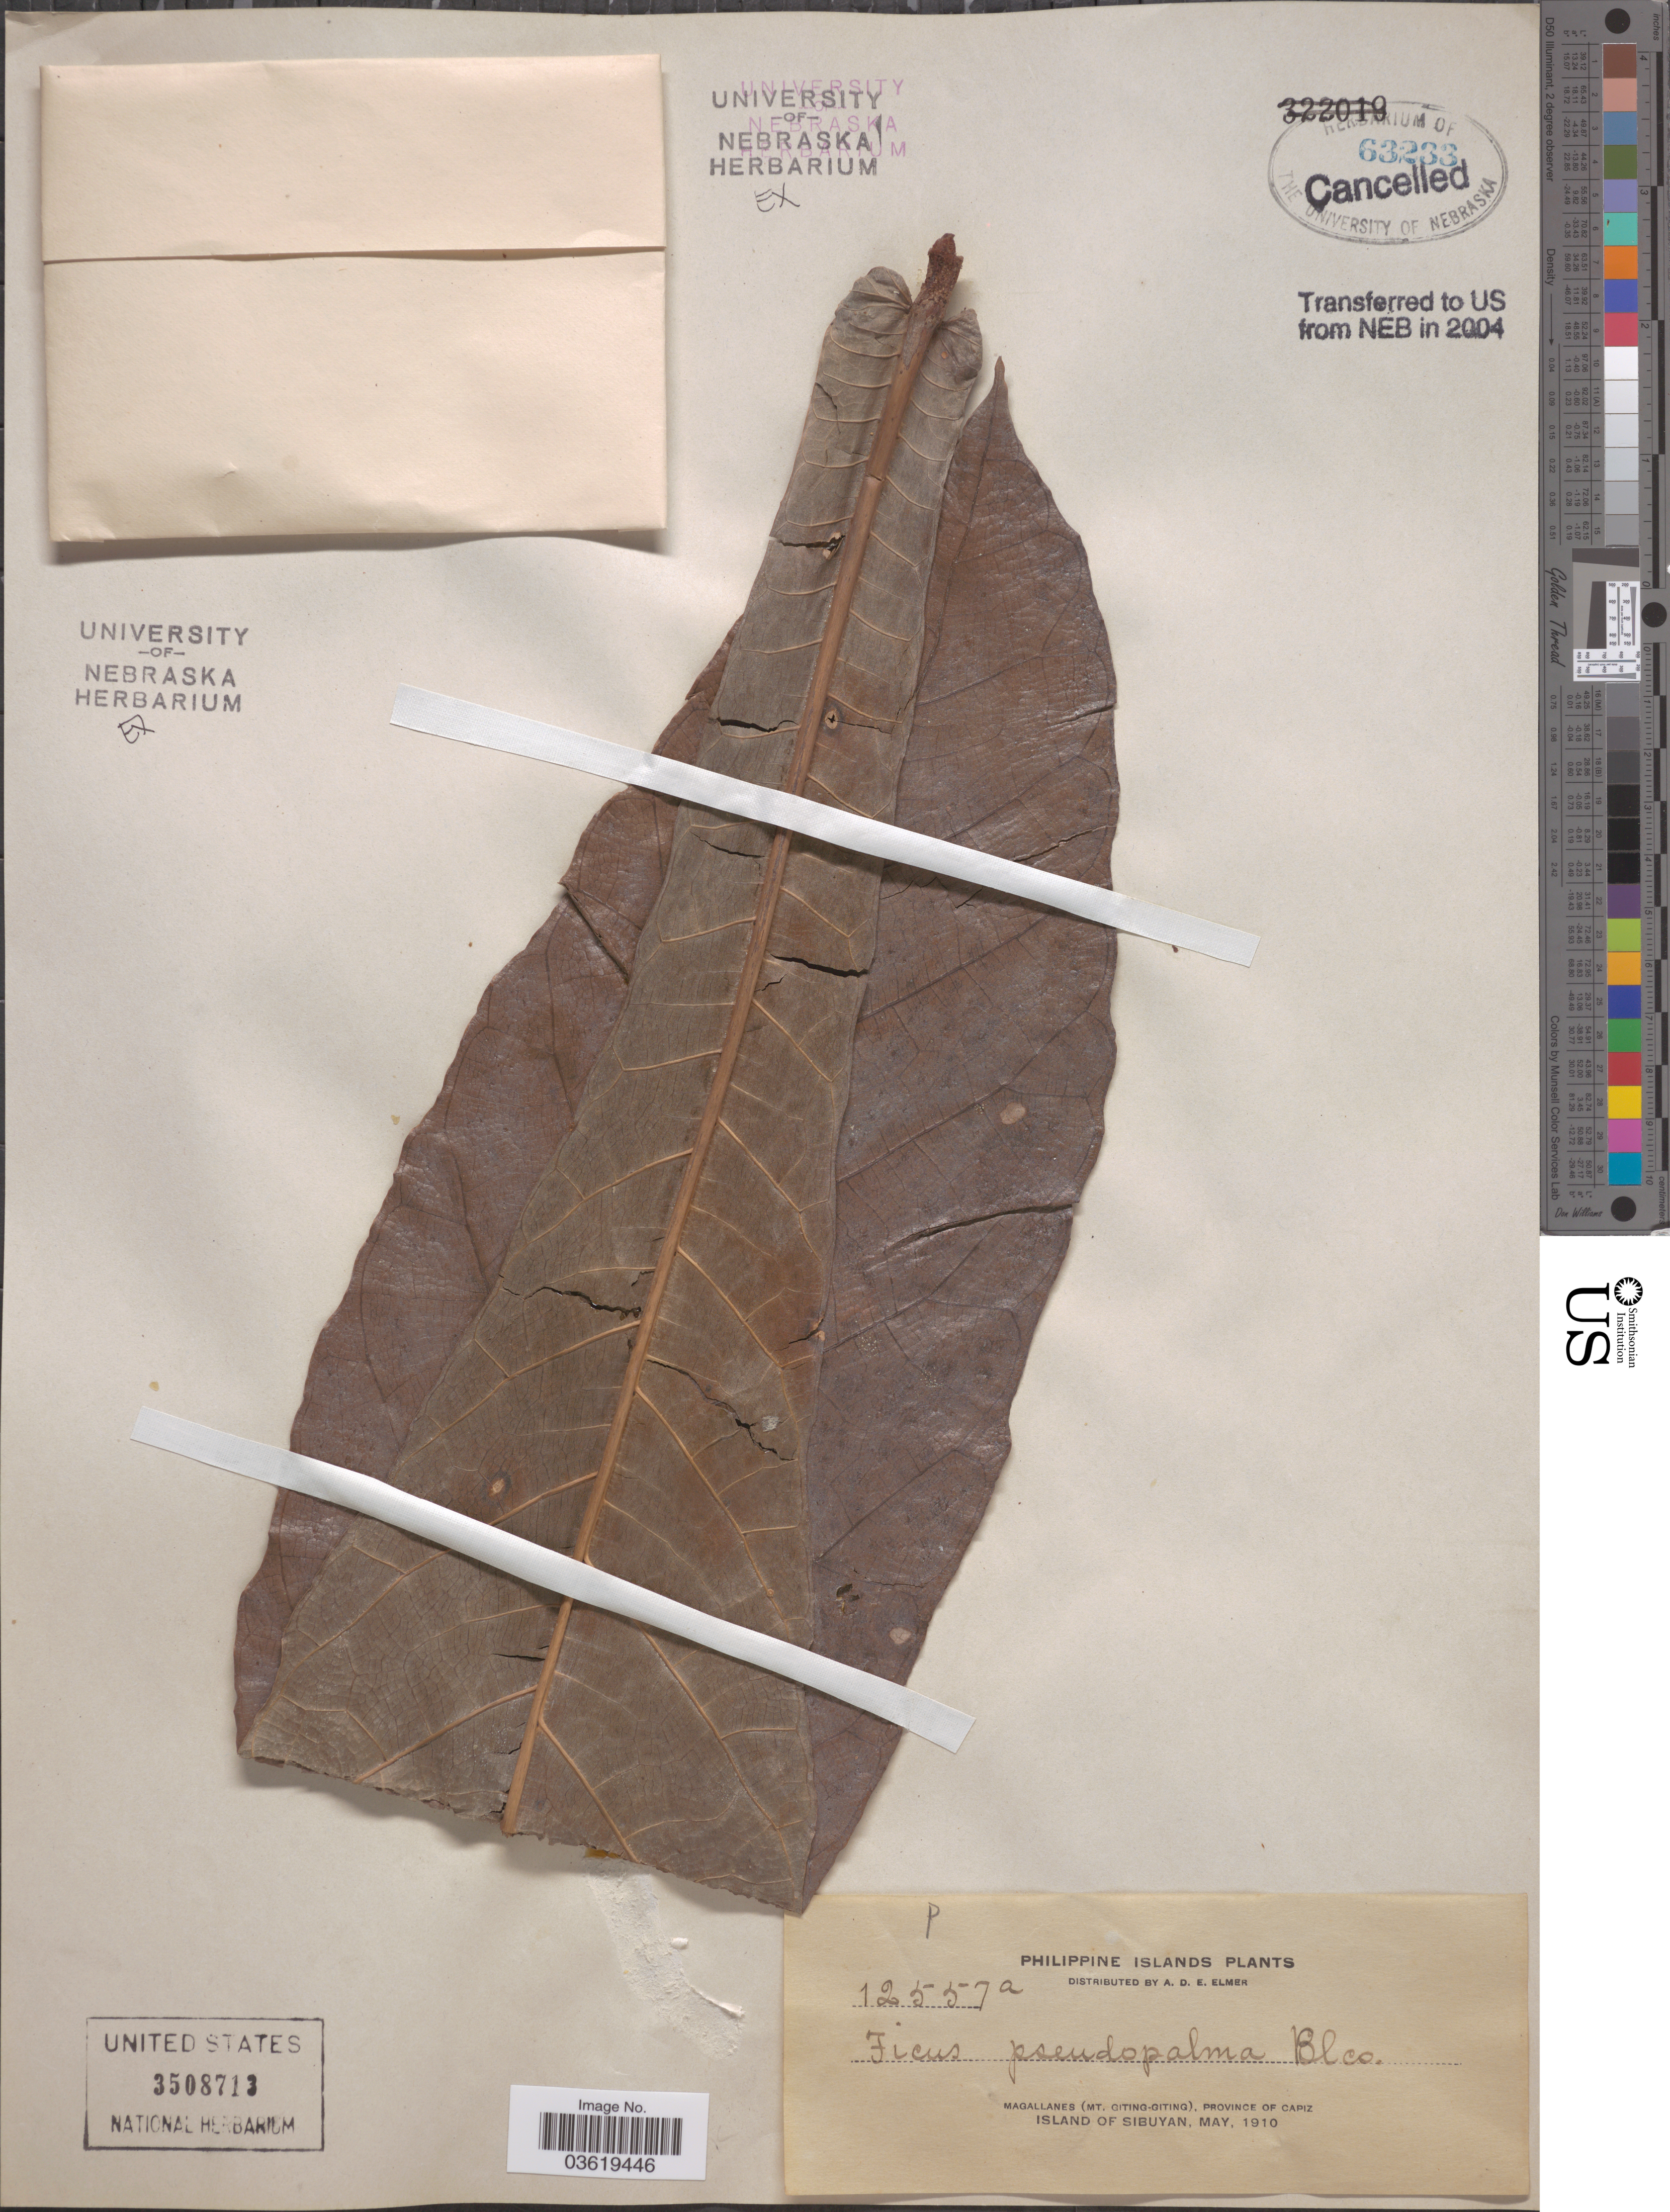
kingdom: Plantae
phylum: Tracheophyta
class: Magnoliopsida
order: Rosales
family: Moraceae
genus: Ficus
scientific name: Ficus pseudopalma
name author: Blanco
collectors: A. D. E. Elmer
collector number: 12557a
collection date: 1910-05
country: Philippines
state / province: Western Visayas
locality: Magallanes (Mt. Giting-Giting), Province of Capiz. Island of Sibuyan.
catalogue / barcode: US 3508713